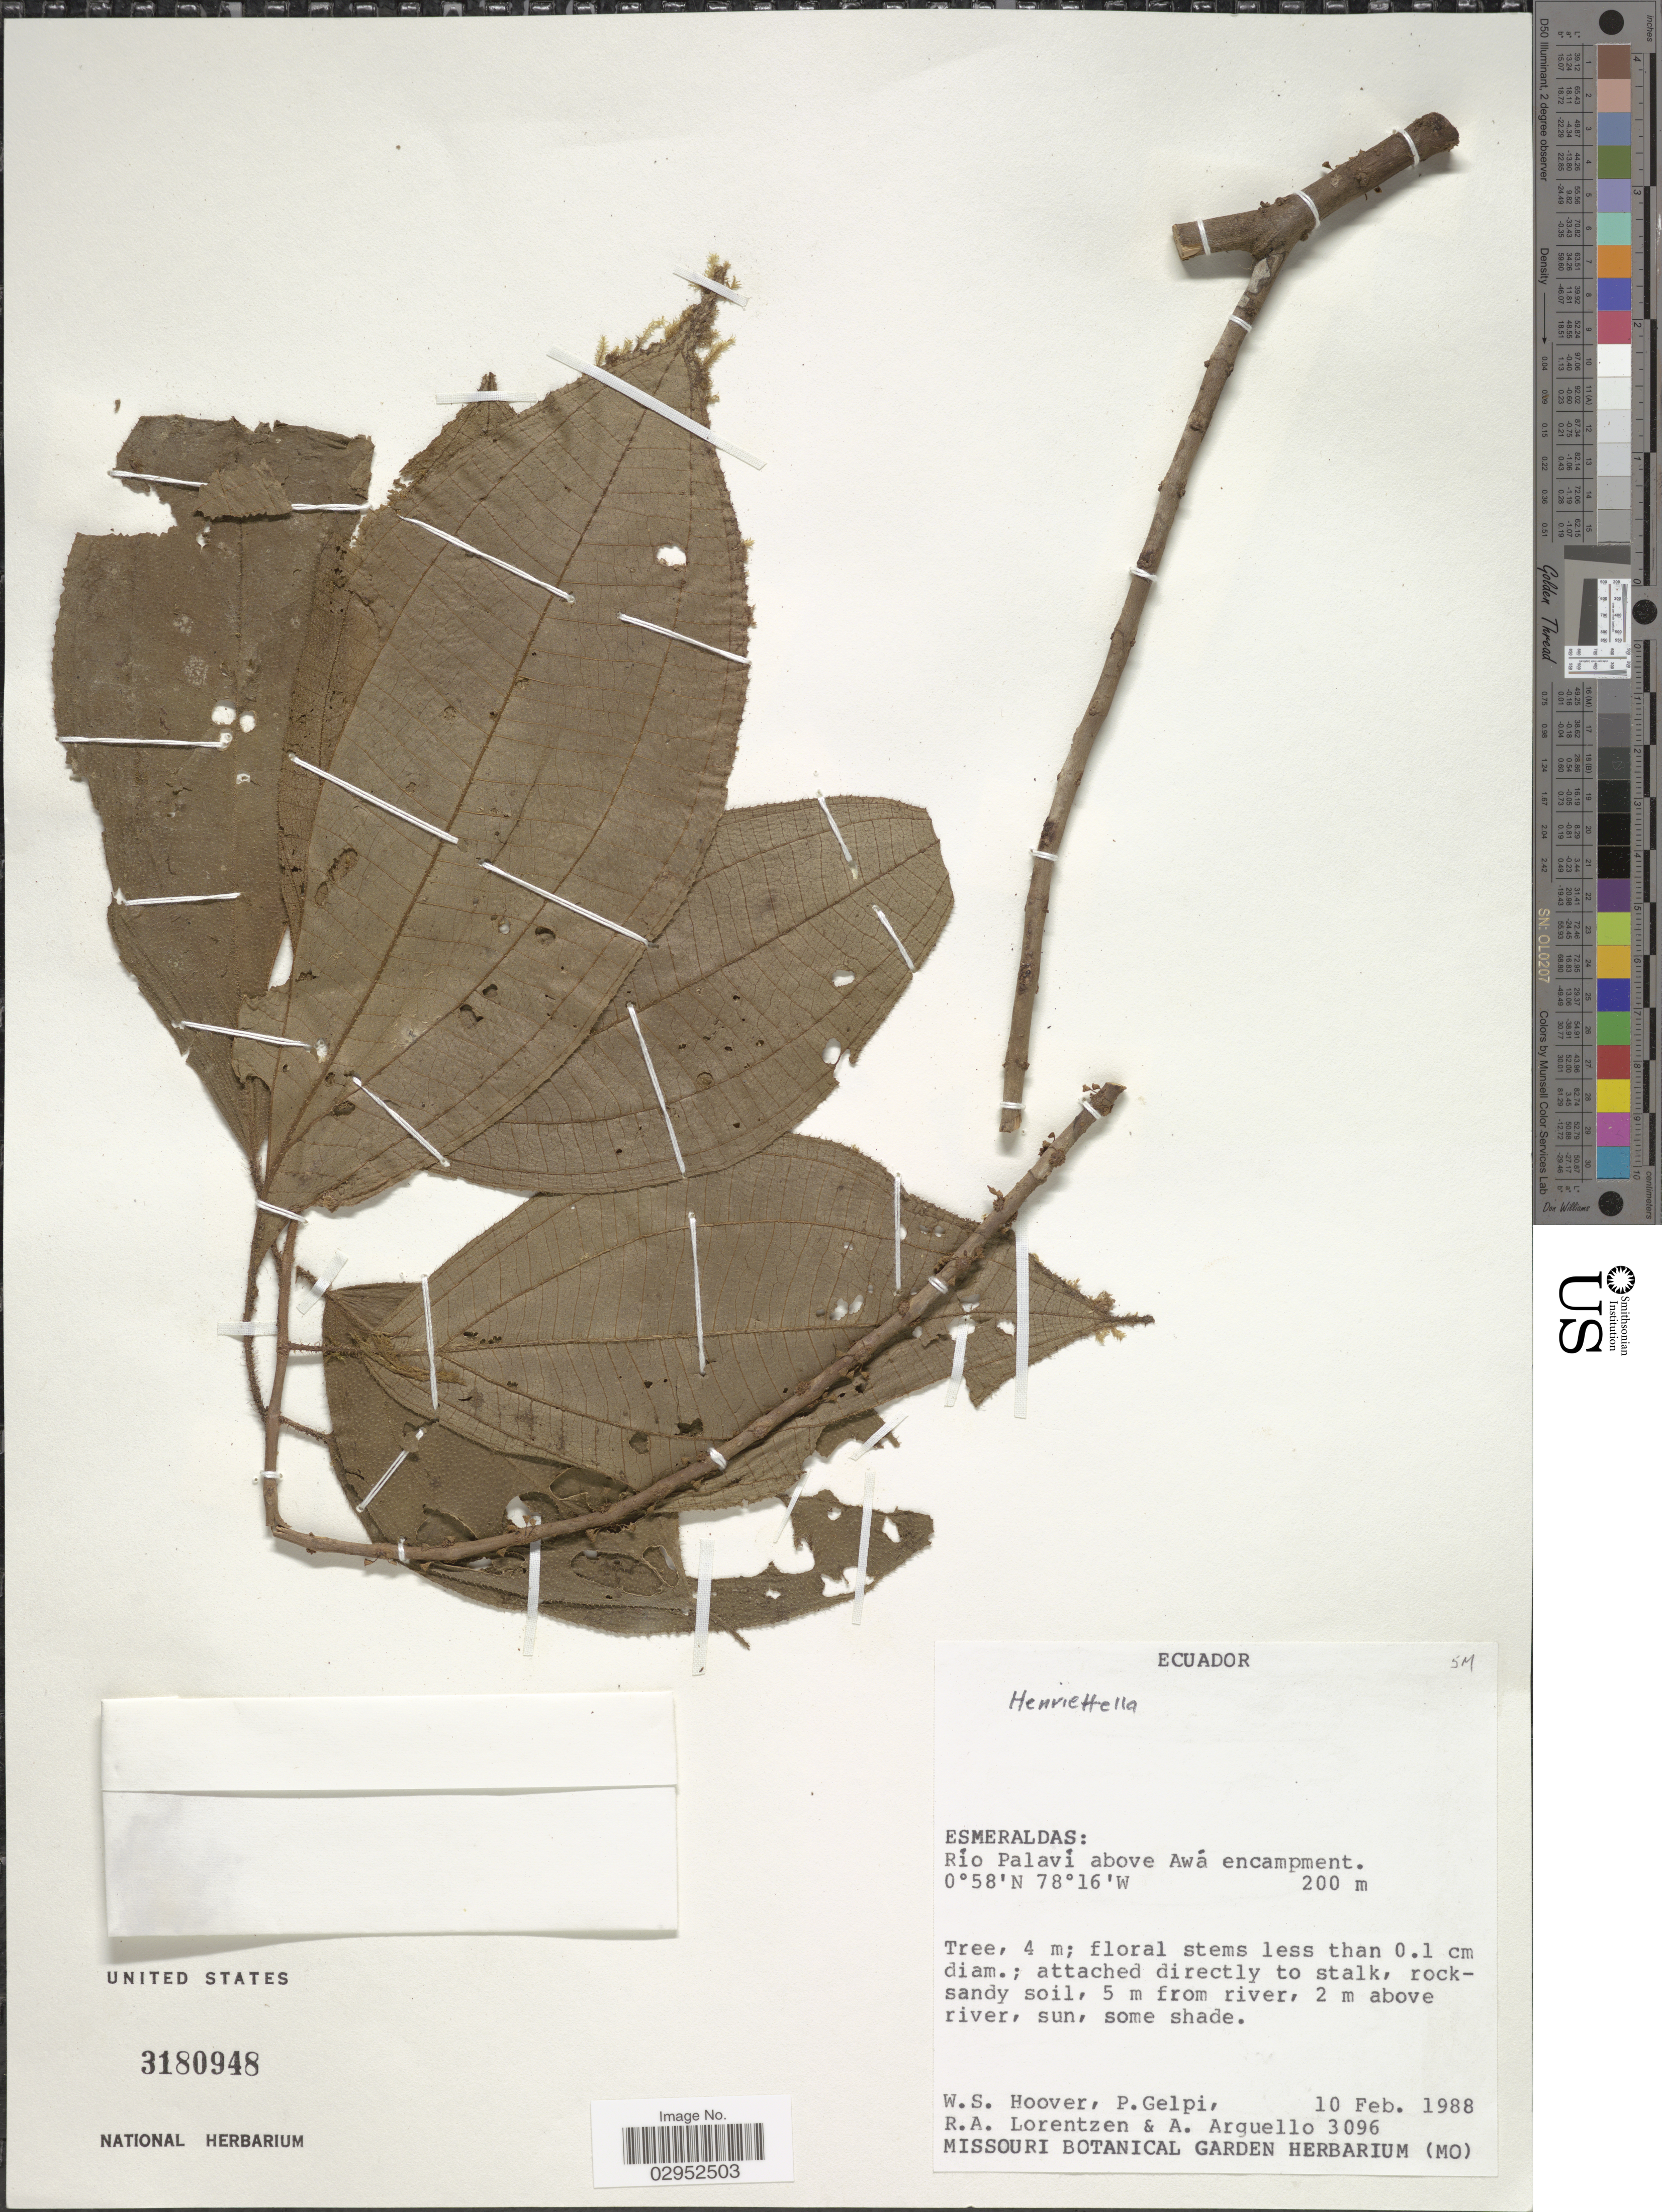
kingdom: Plantae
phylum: Tracheophyta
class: Magnoliopsida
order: Myrtales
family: Melastomataceae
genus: Henriettea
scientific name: Henriettea sp.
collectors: W. S. Hoover, P. Gelpi, R. Lorentzen & A. Arguello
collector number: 3096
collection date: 1988-02-10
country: Ecuador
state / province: Esmeraldas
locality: Rio Palavi above Awá encampment.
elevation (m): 200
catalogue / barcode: US 3180948